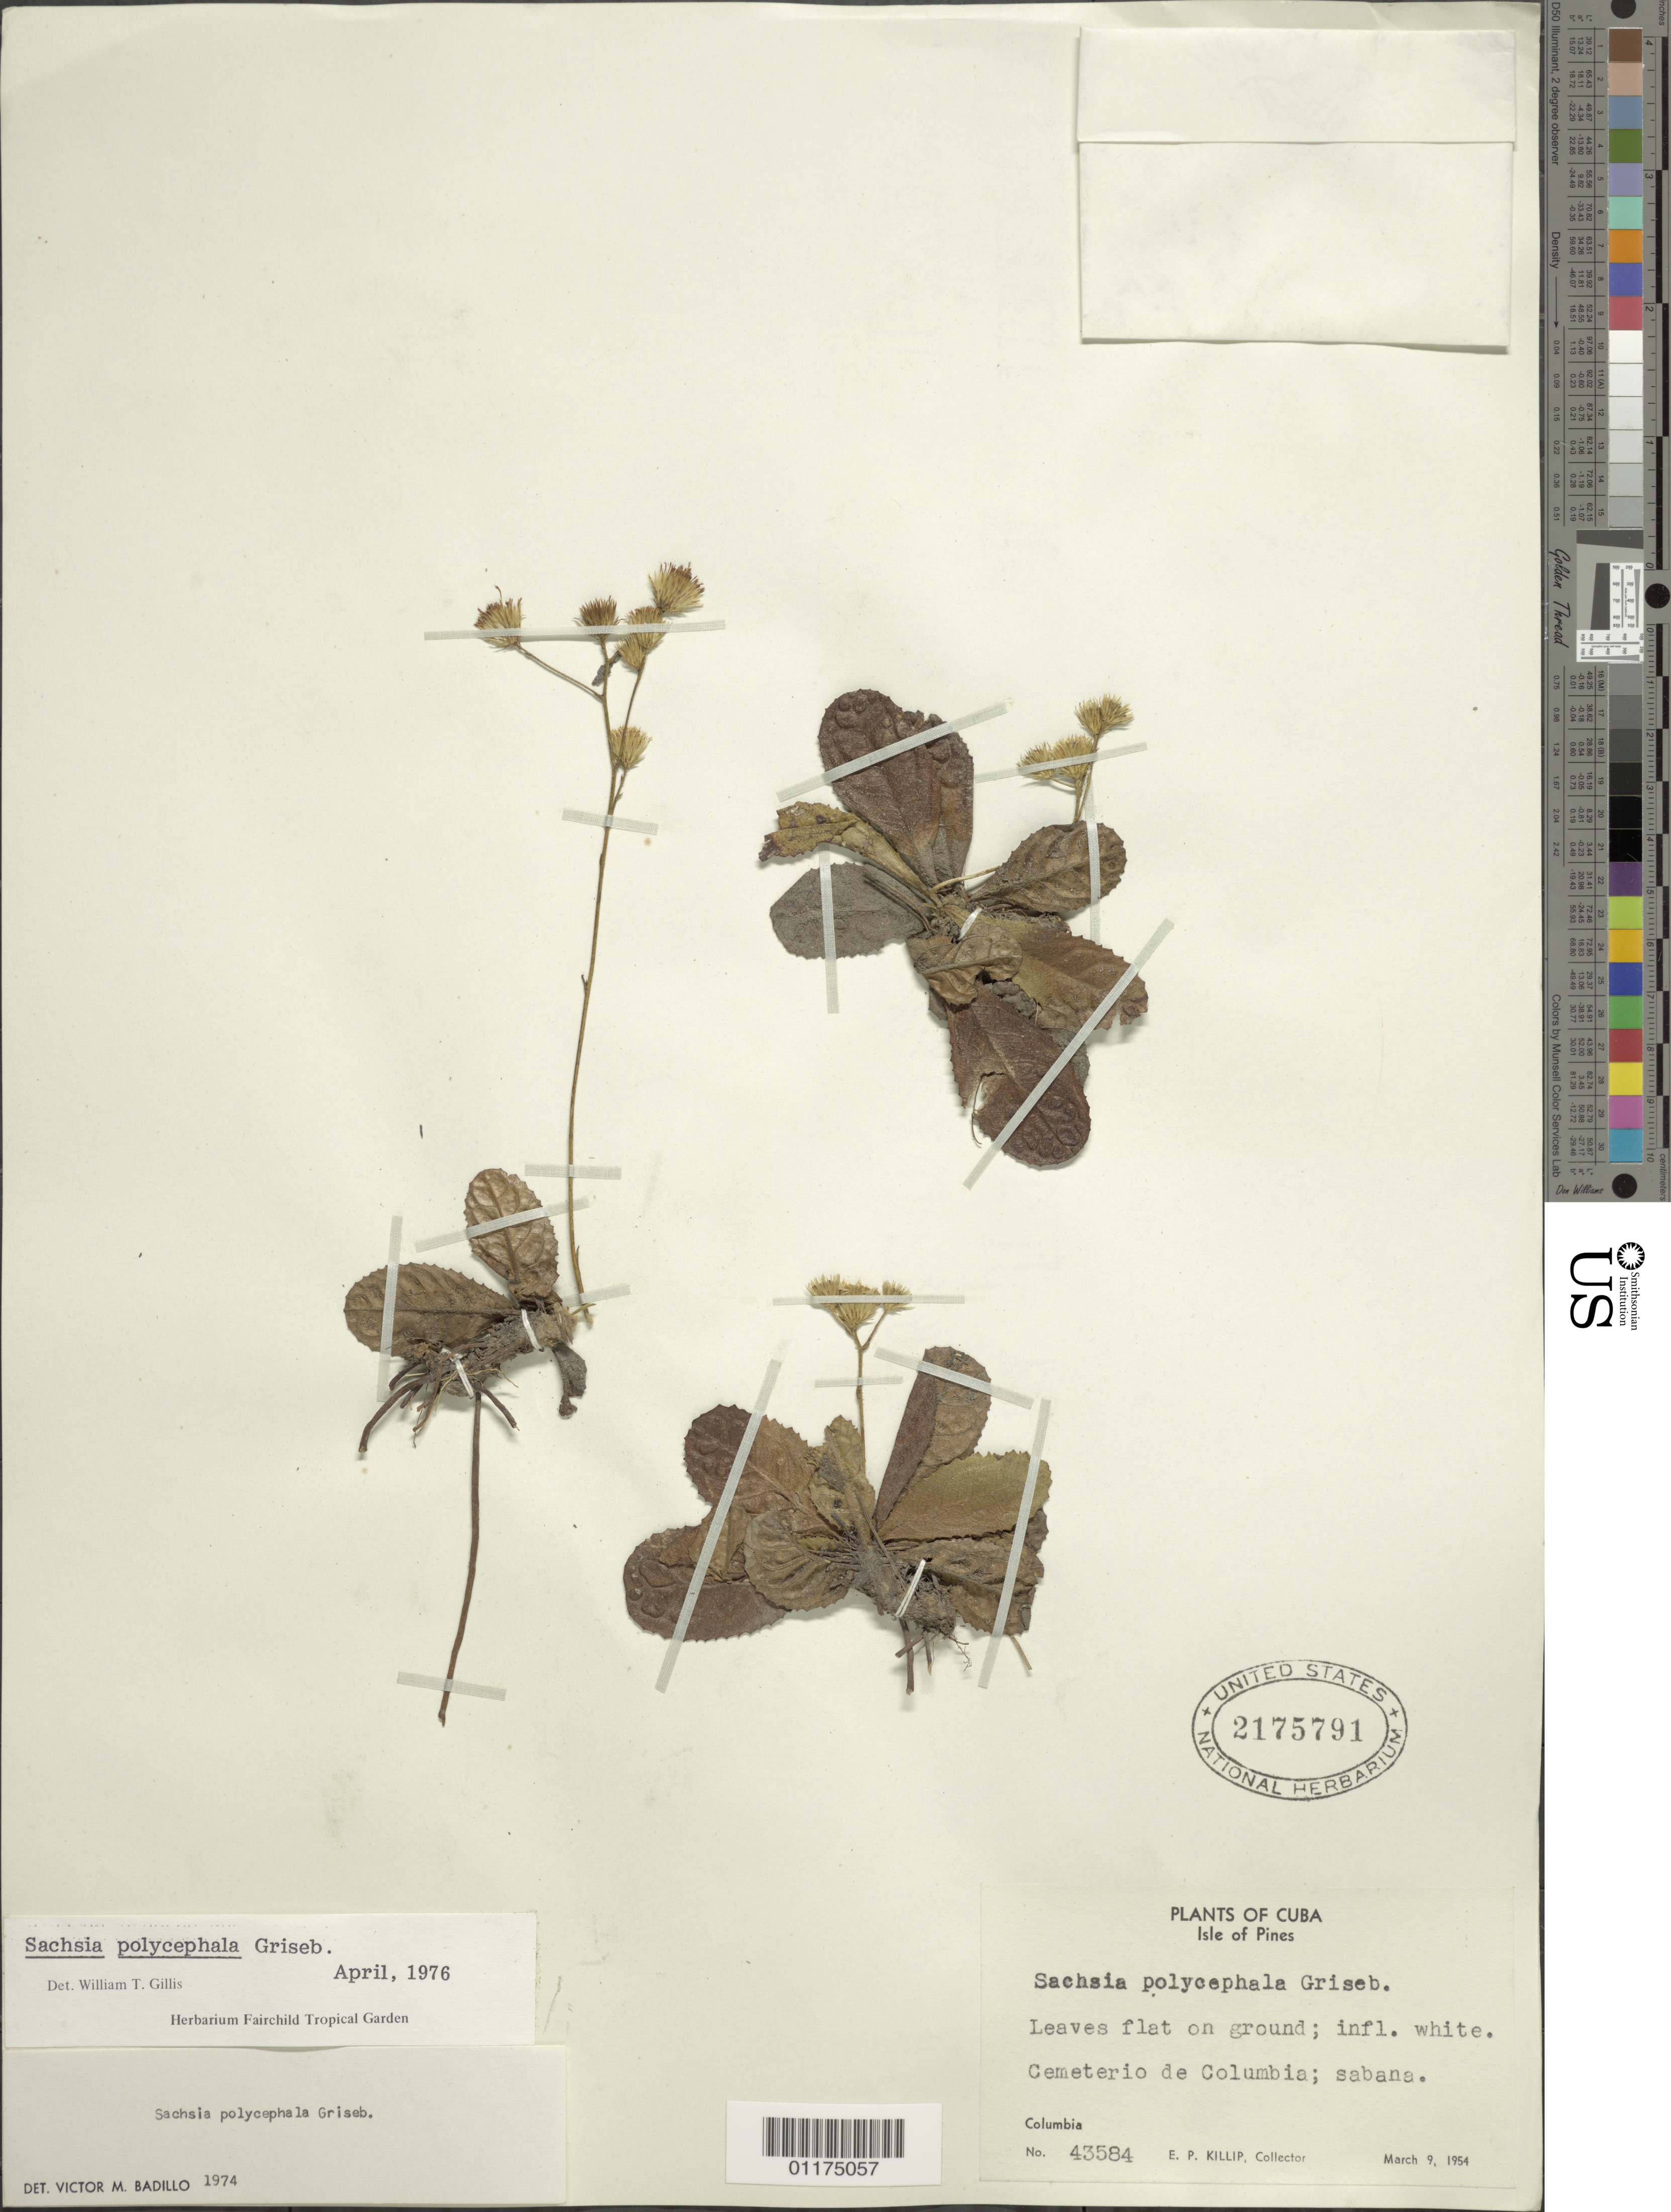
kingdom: Plantae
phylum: Tracheophyta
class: Magnoliopsida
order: Asterales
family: Asteraceae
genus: Sachsia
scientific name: Sachsia polycephala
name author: Griseb.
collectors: E. P. Killip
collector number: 43584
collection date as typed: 09 Mar 1954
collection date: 1954-03-09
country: Cuba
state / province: Isla de la Juventud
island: Isla de la Juventud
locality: Cemeterio de Columbia; sabana.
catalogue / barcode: US 2175791